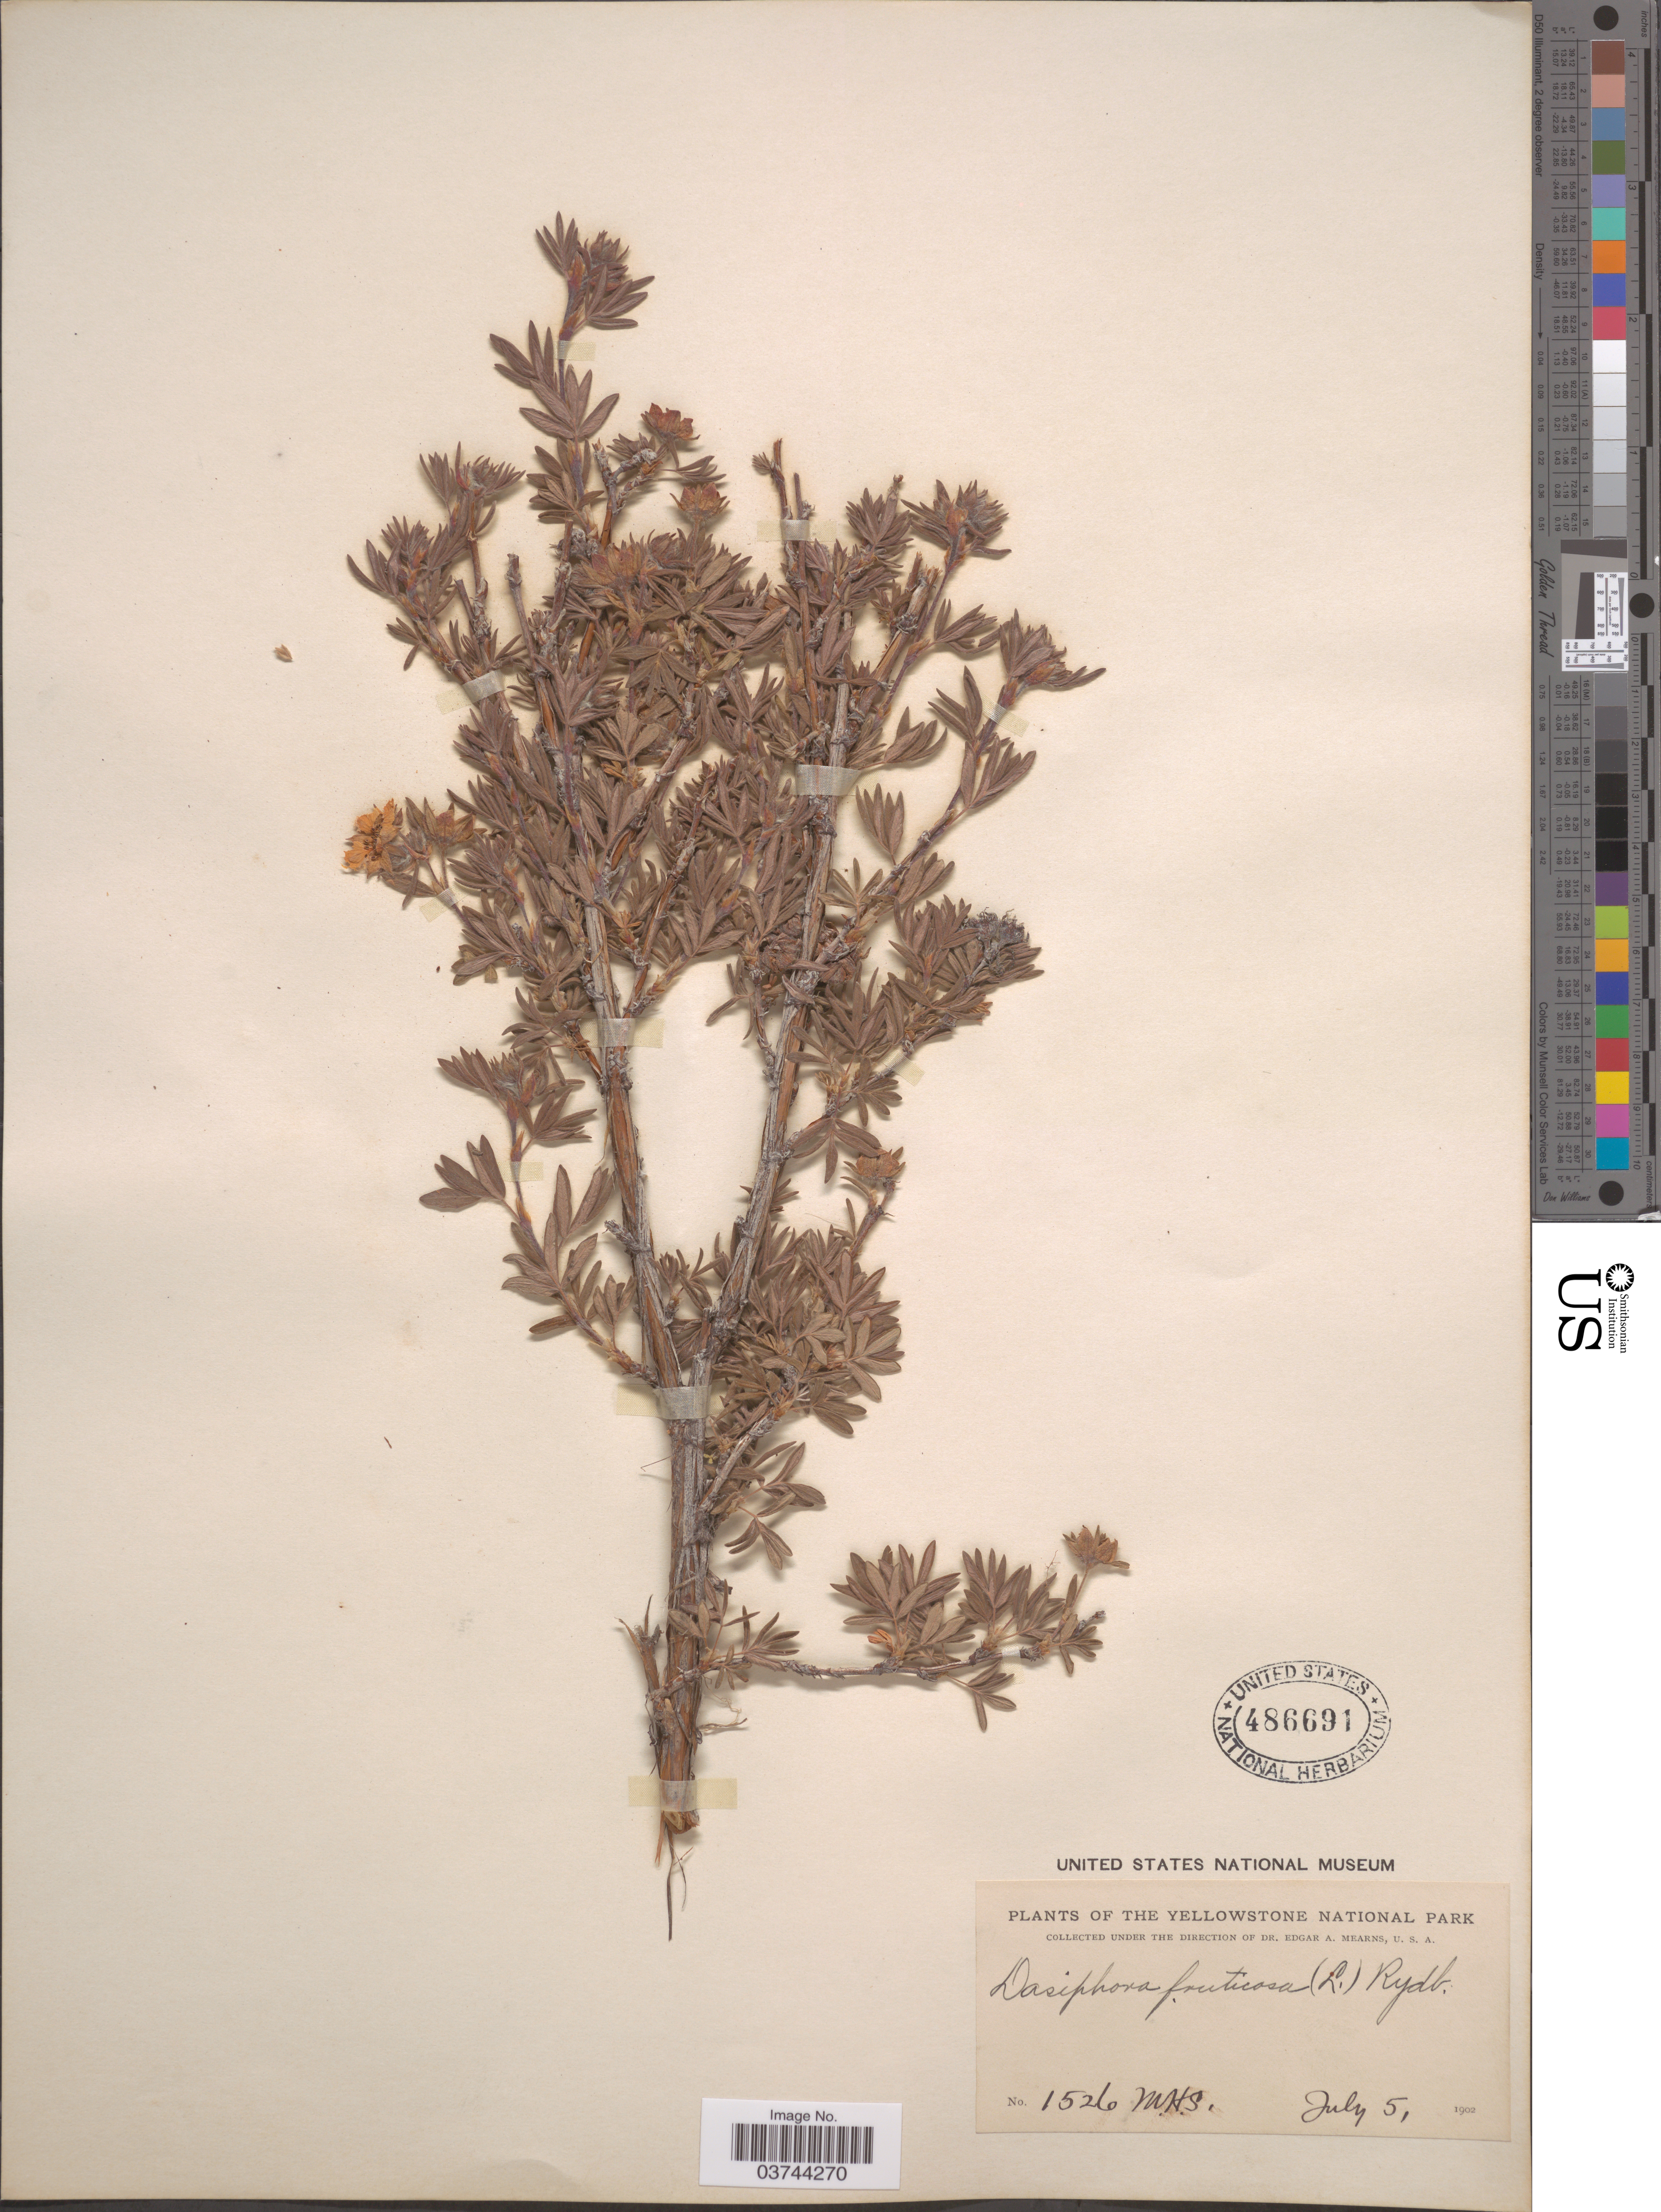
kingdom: Plantae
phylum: Tracheophyta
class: Magnoliopsida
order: Rosales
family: Rosaceae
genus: Dasiphora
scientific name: Dasiphora fruticosa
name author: (L.) Rydb.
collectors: M. H. S.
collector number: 1526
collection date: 1902-07-05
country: United States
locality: The Yellowstone National Park.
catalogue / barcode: US 486691